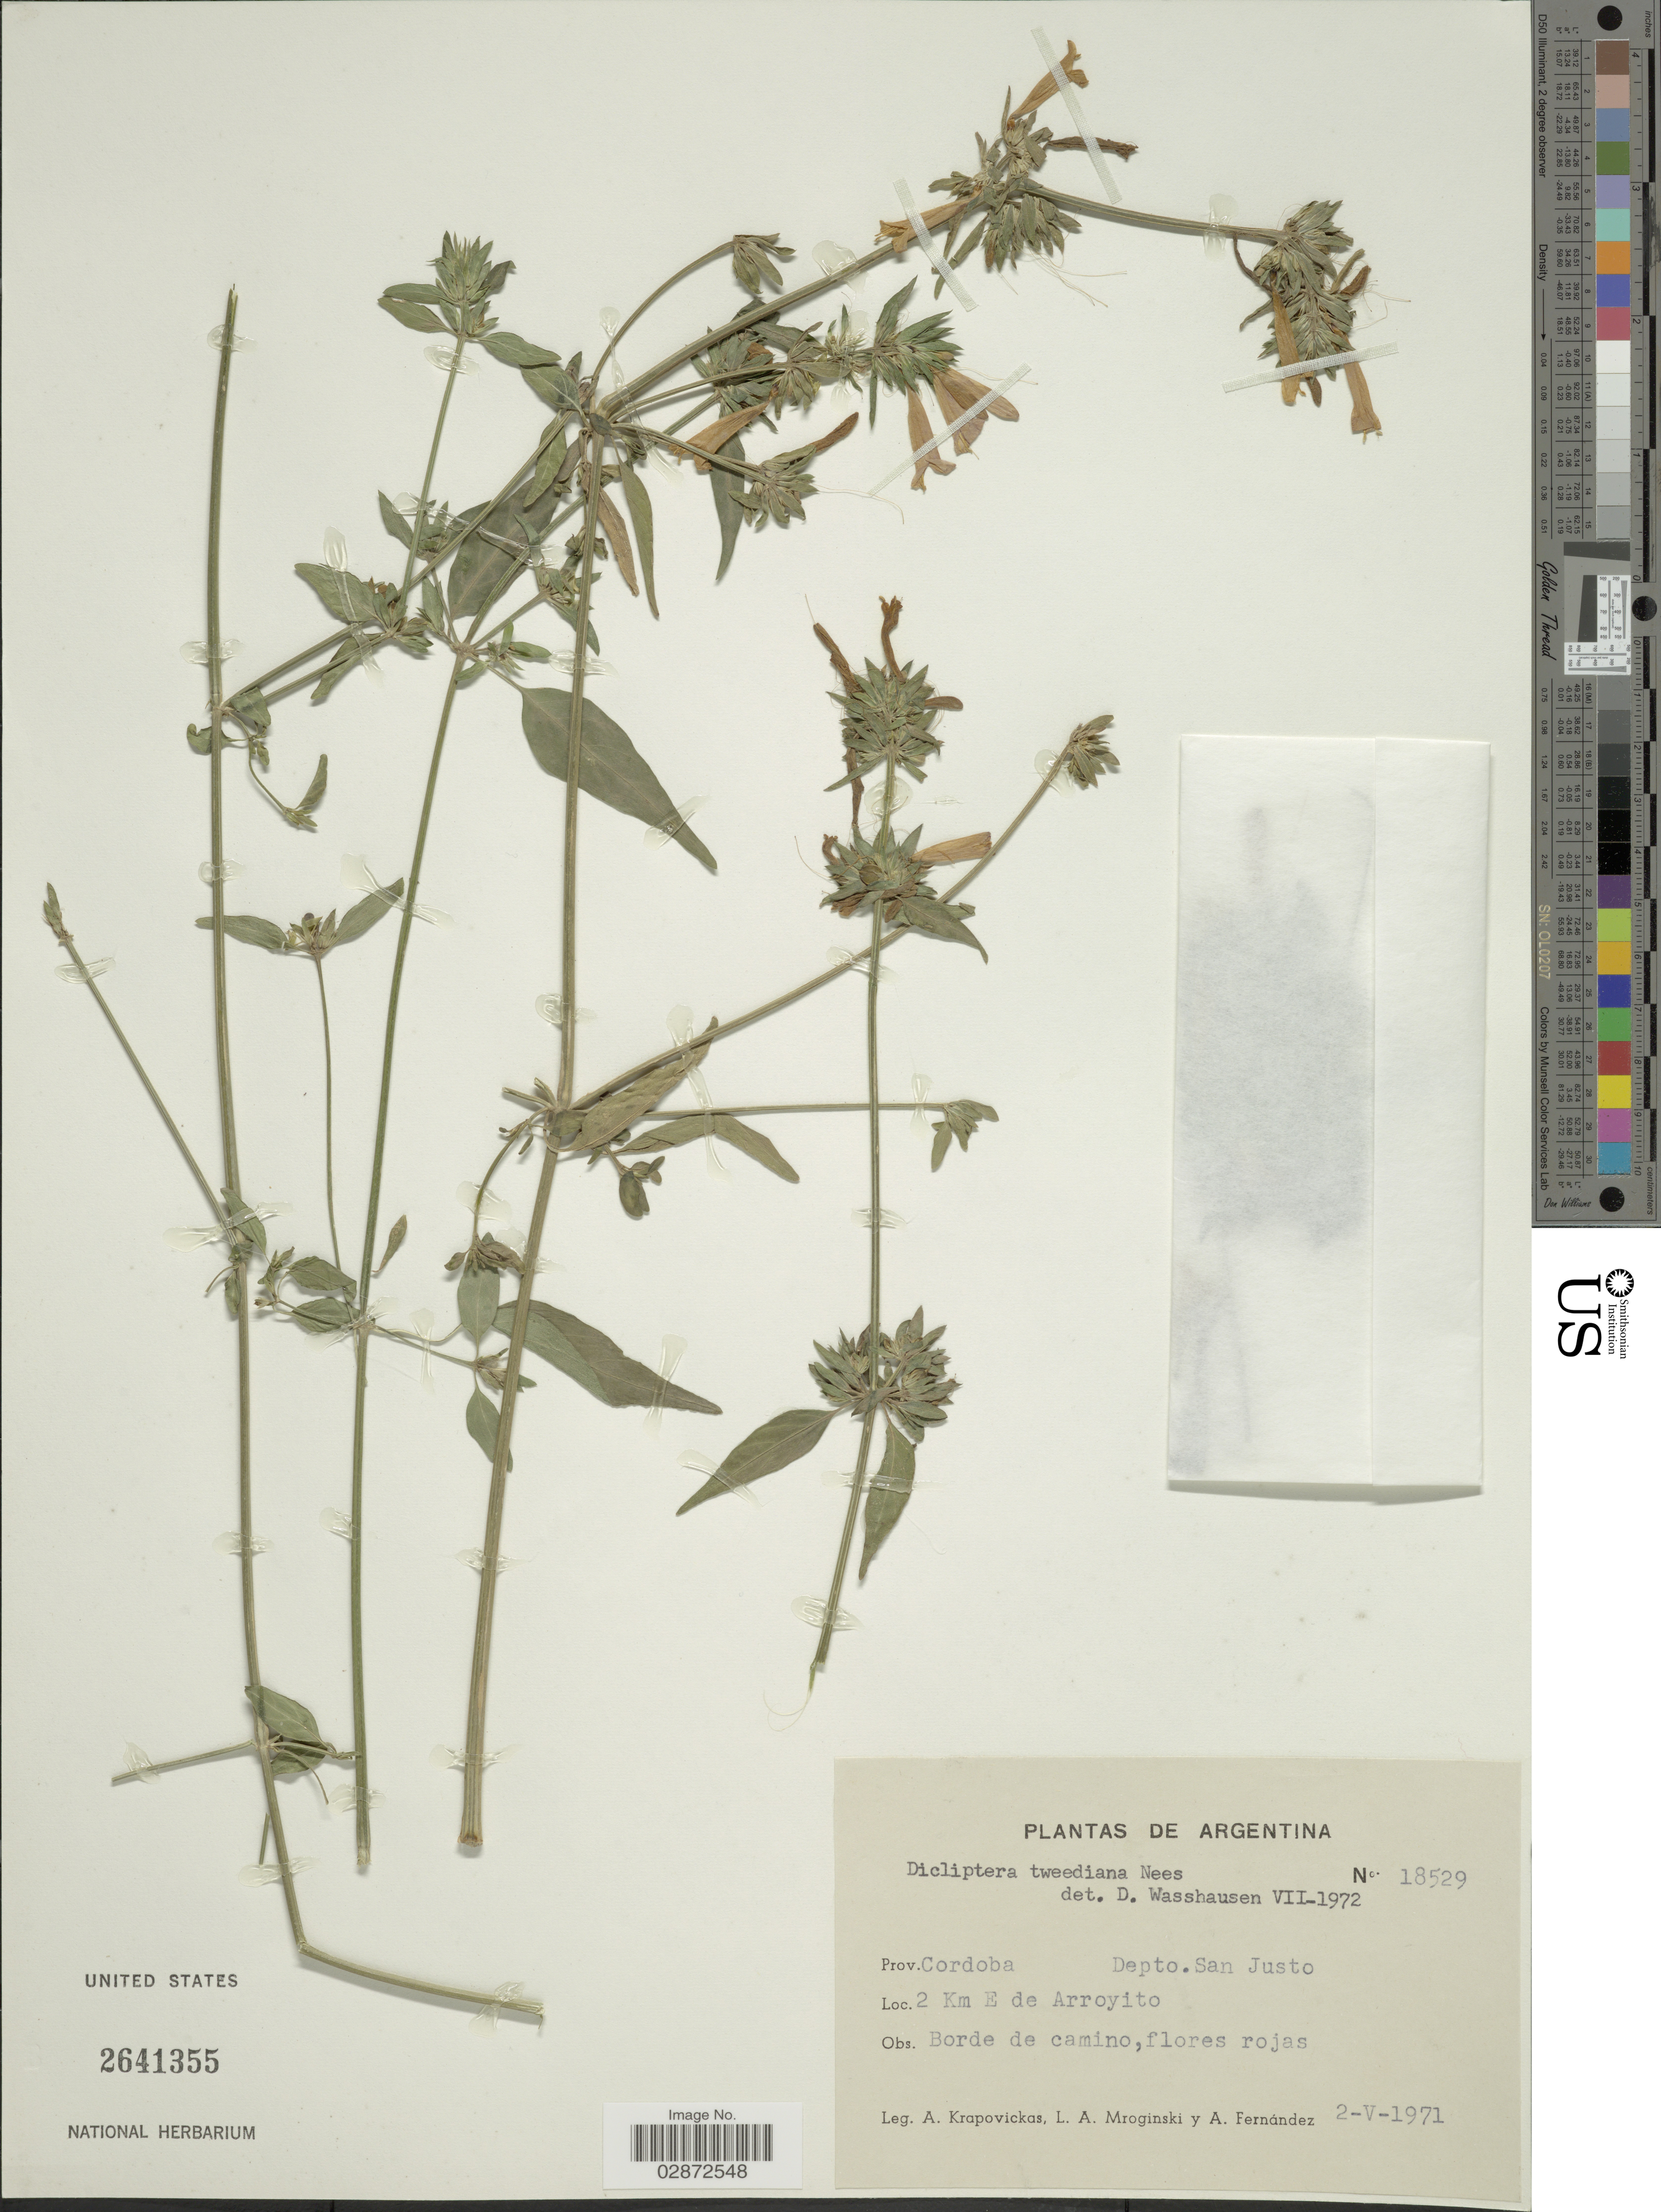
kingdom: Plantae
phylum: Tracheophyta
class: Magnoliopsida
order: Lamiales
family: Acanthaceae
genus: Dicliptera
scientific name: Dicliptera squarrosa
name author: Nees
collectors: A. Krapovickas, L. Mroginski & A. Fernández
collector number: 18529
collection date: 1971-05-25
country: Argentina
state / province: Cordoba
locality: Prov. Cordoba. Depto. San Justo. 2 Km E de Arroyito.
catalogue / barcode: US 2641355